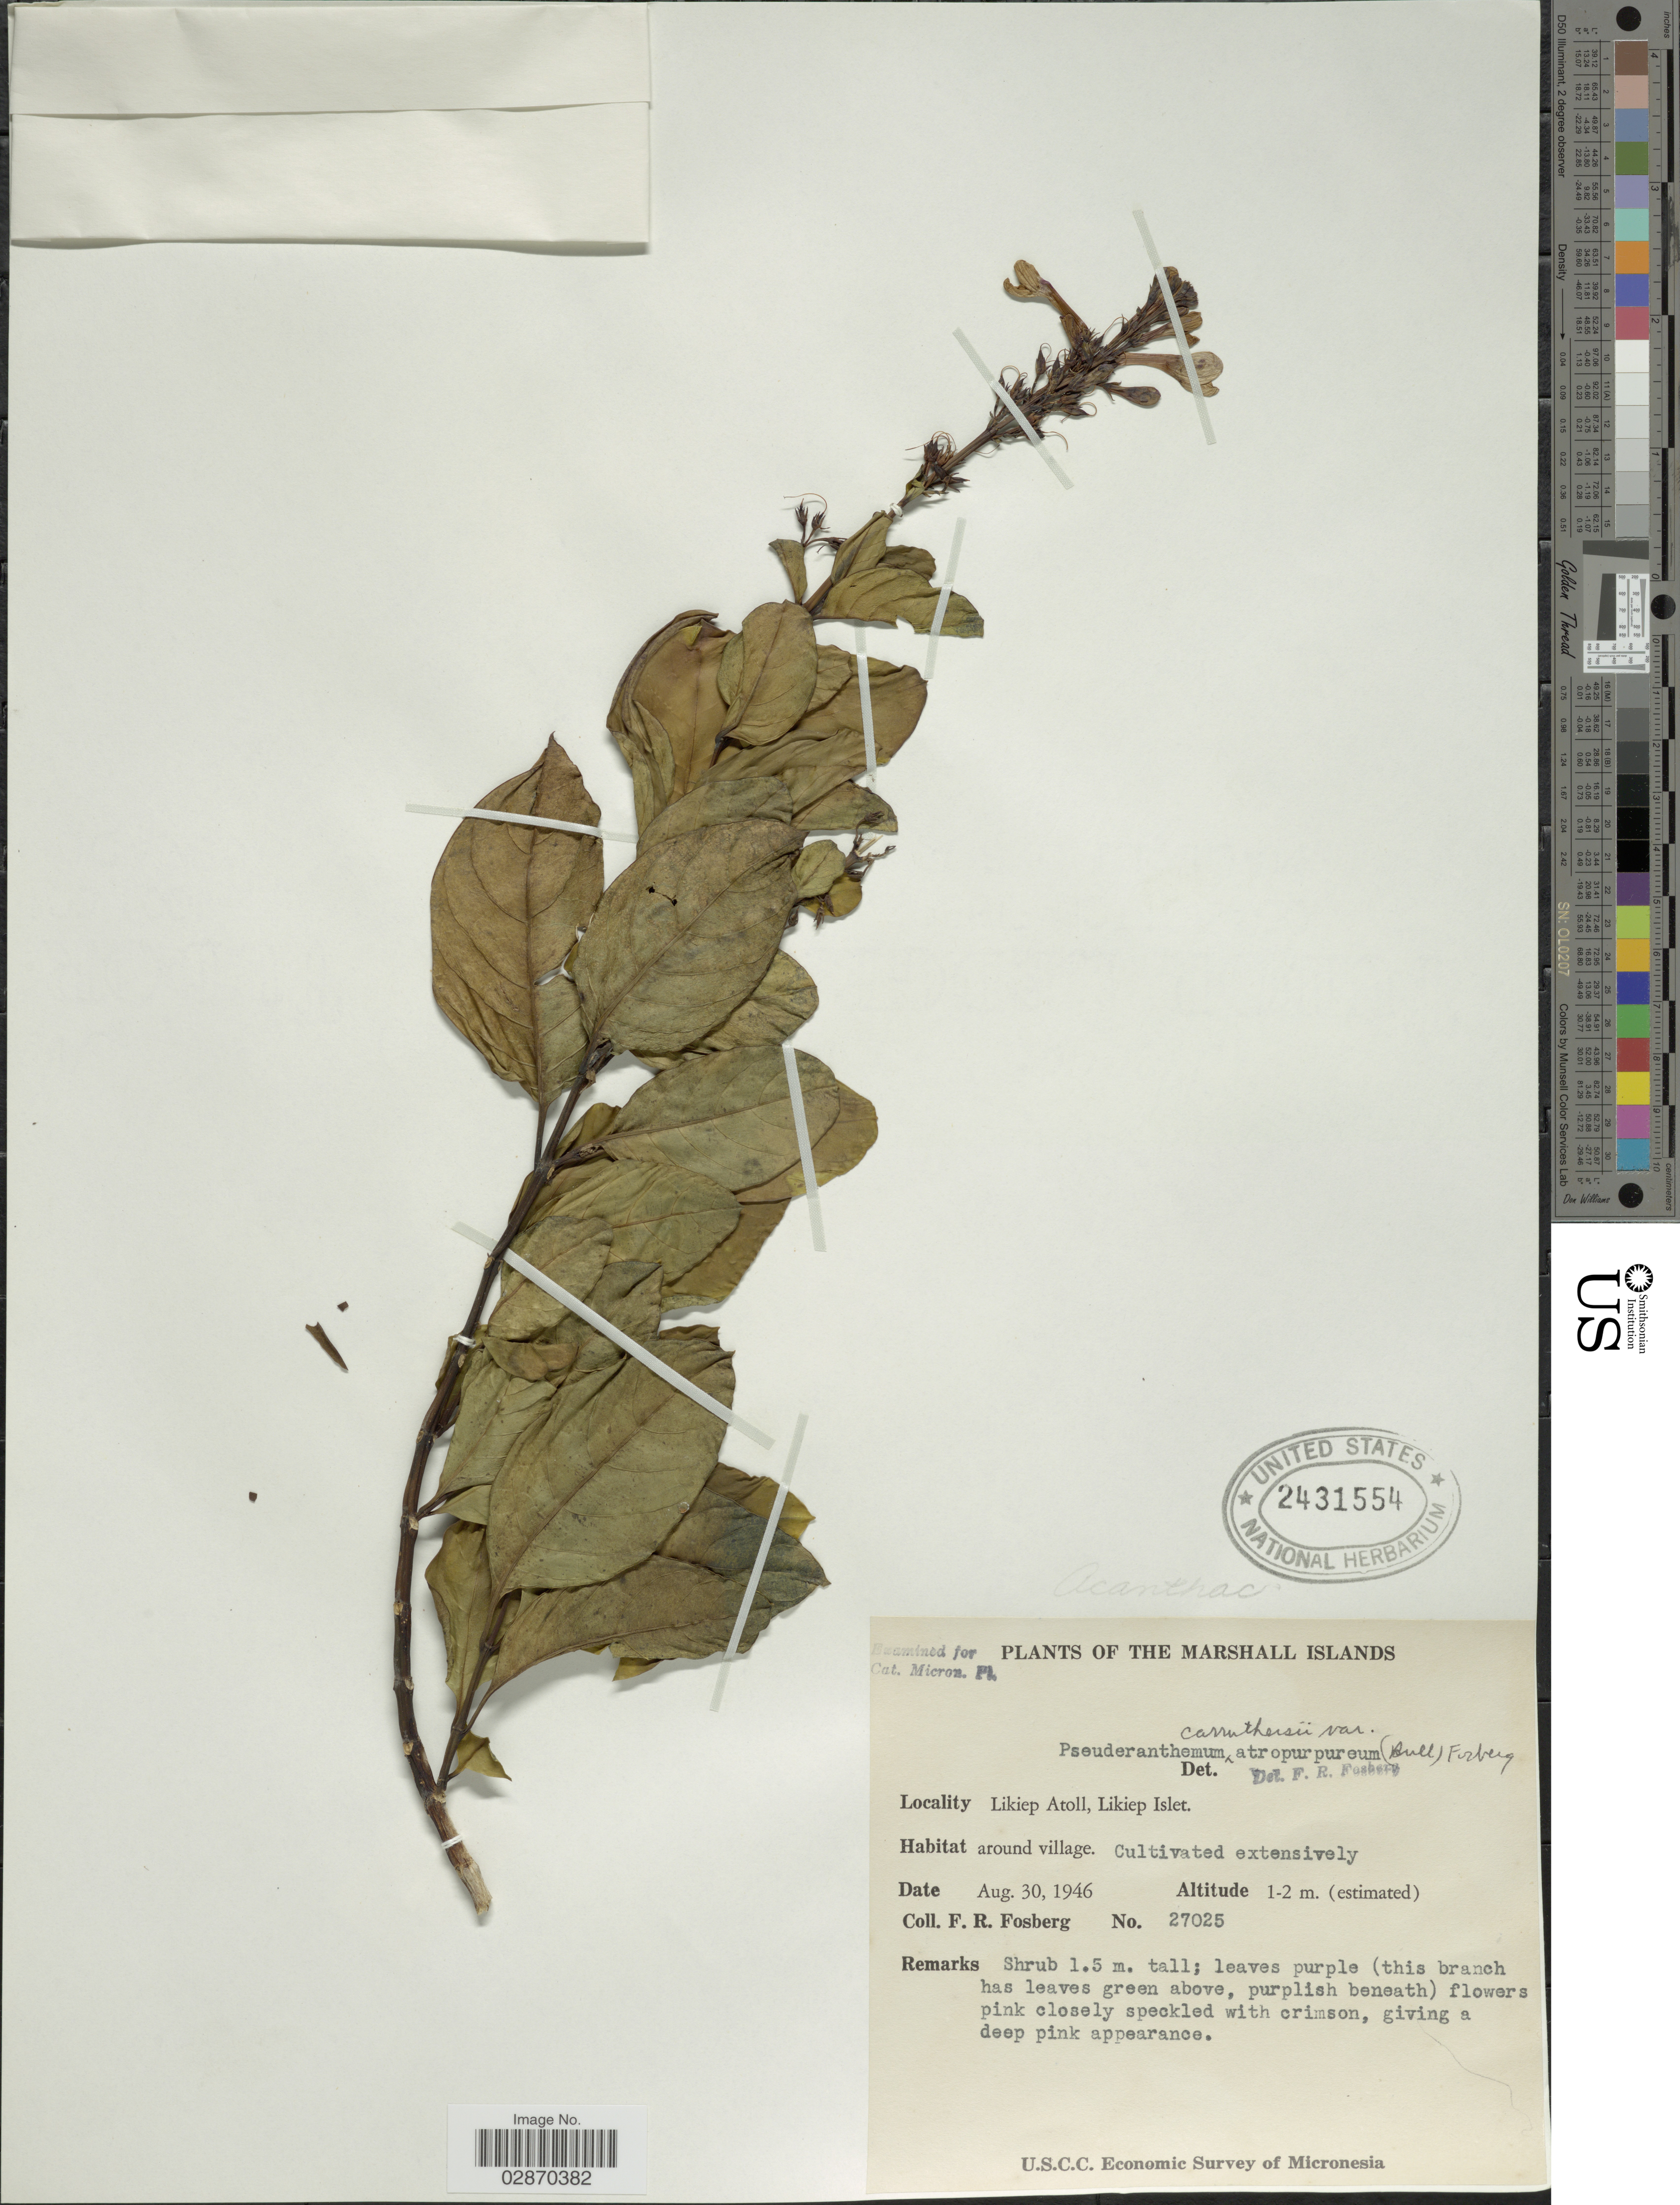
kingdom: Plantae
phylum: Tracheophyta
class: Magnoliopsida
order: Lamiales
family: Acanthaceae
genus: Pseuderanthemum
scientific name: Pseuderanthemum carruthersii var. atropurpureum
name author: (W. Bull) Fosberg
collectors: F. R. Fosberg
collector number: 27025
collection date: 1946-08-30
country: Marshall Islands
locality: Likiep Atoll, Likiep Islet, around village.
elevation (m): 1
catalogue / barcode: US 2431554